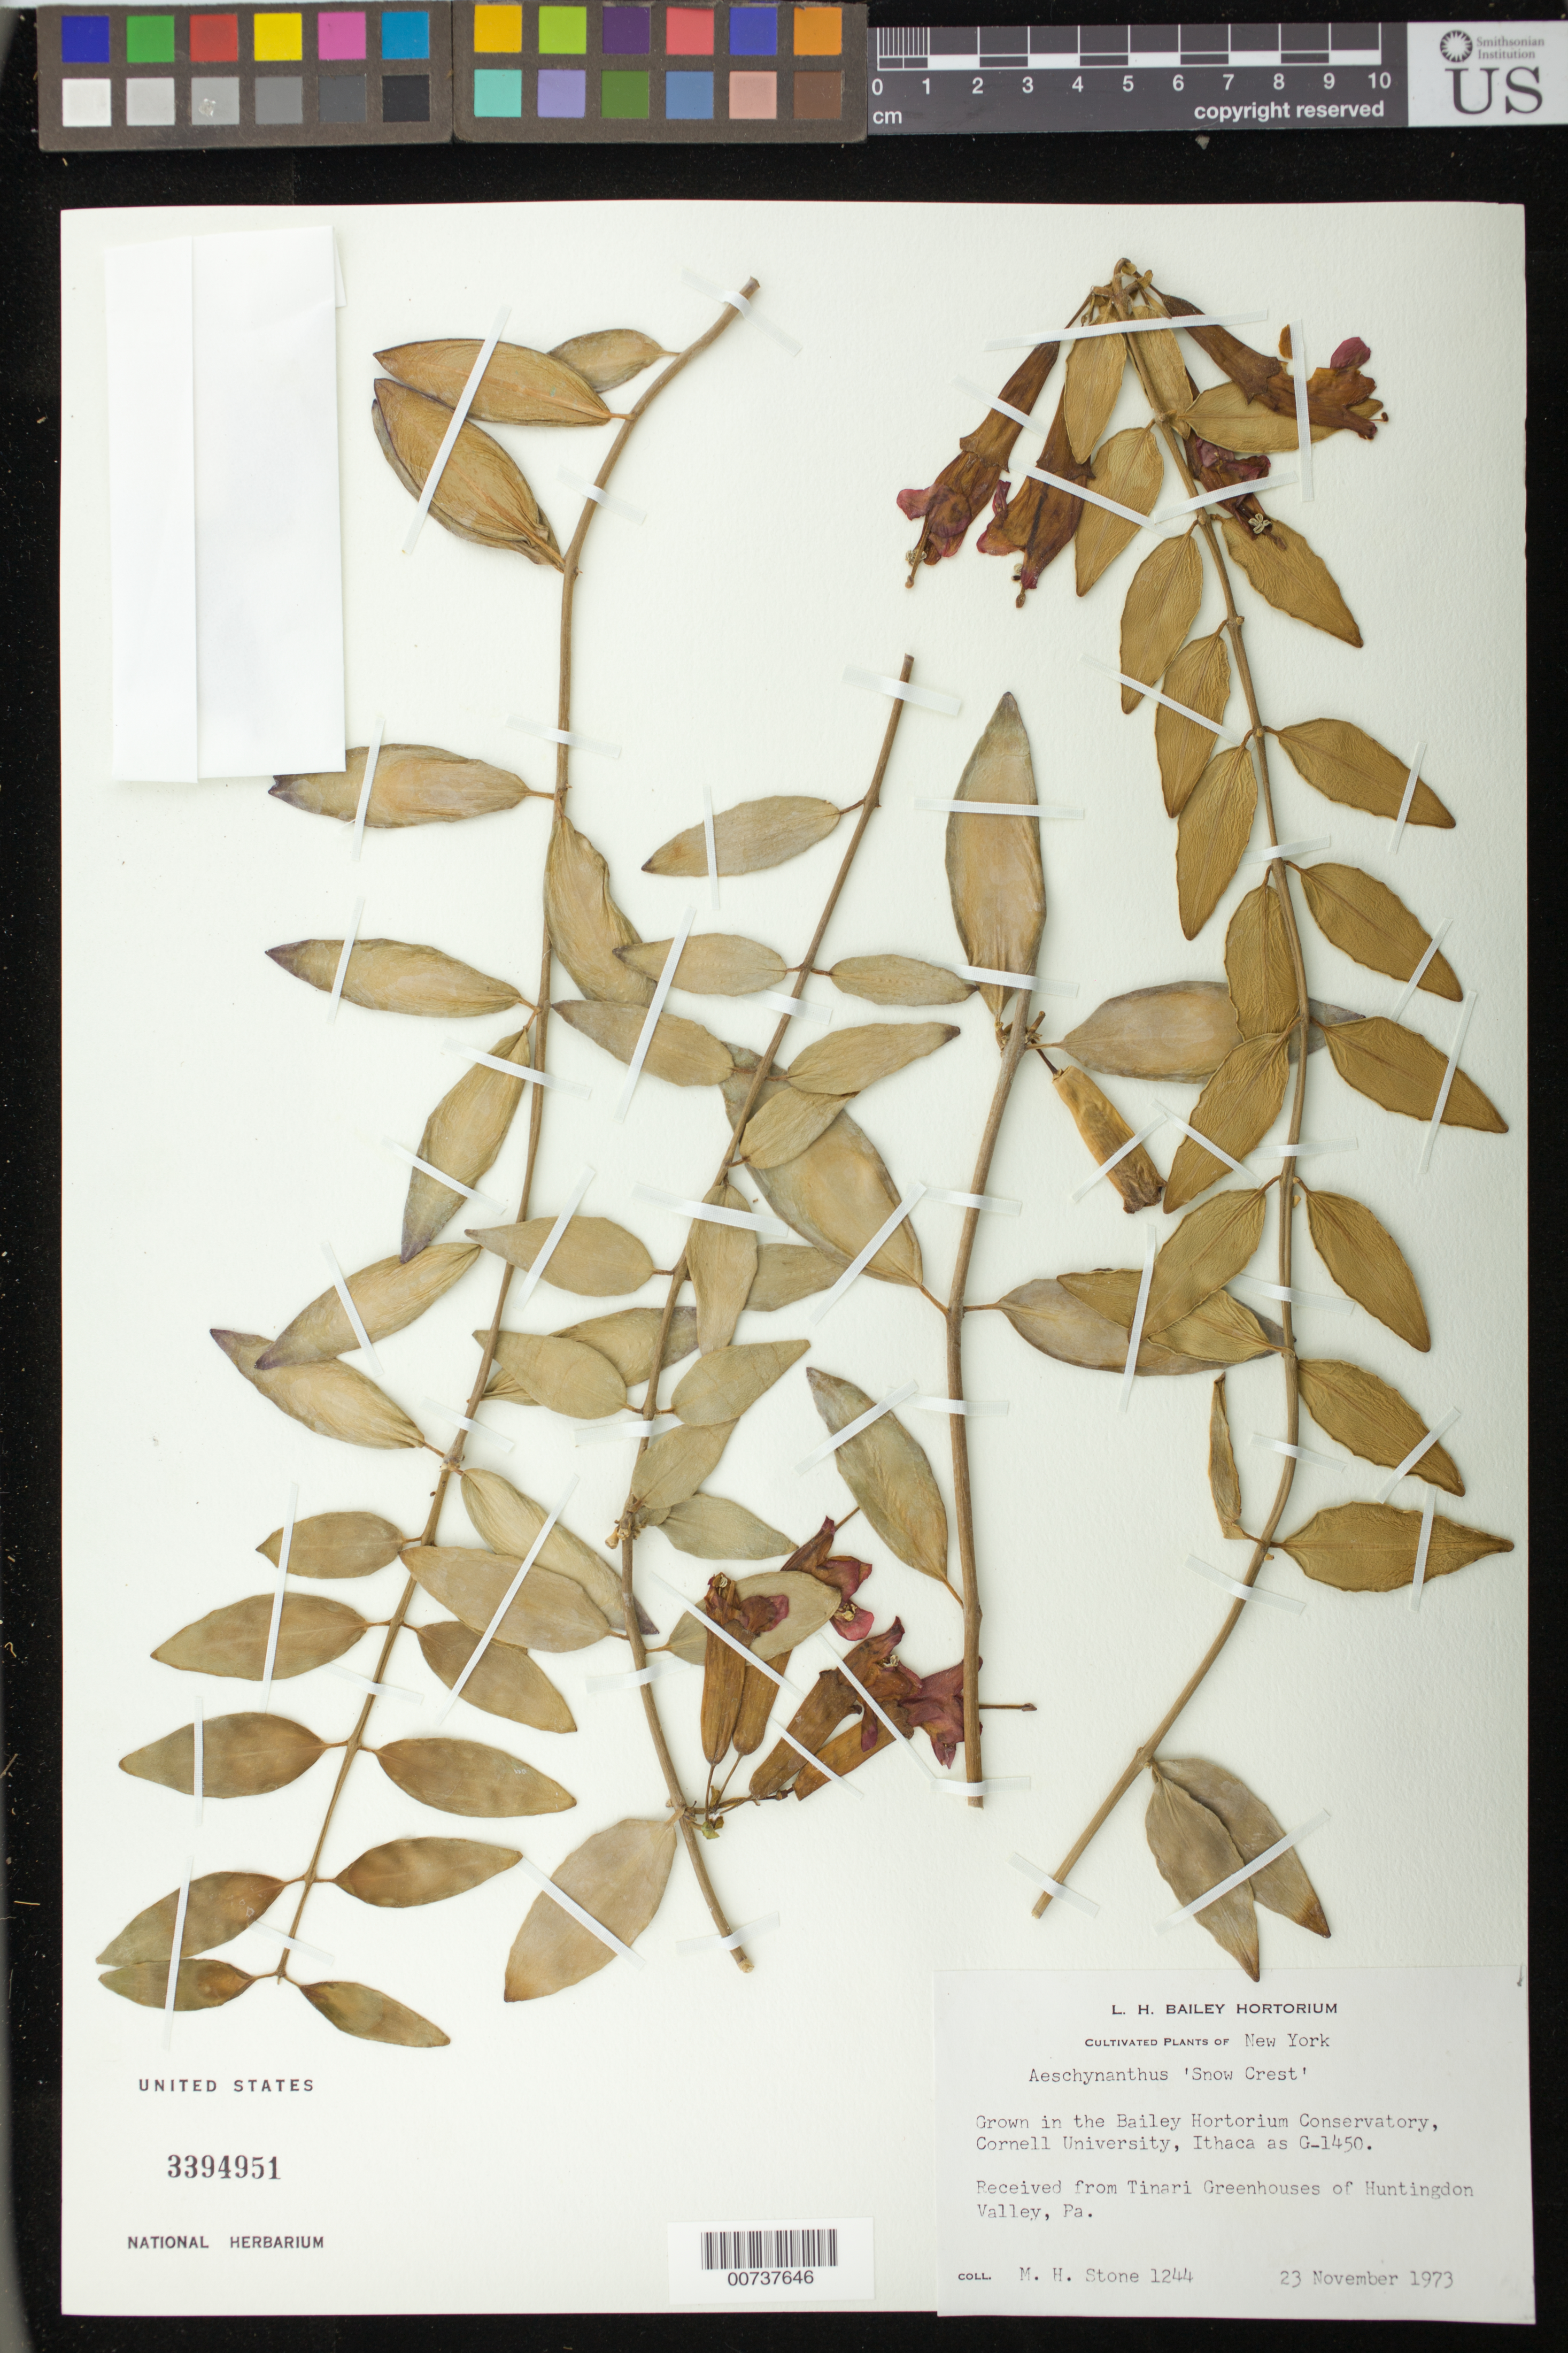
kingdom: Plantae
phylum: Tracheophyta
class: Magnoliopsida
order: Lamiales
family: Gesneriaceae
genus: Aeschynanthus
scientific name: Aeschynanthus 'Snowcrest'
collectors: M. Stone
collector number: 1244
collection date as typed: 23 Nov 1973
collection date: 1973-11-23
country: United States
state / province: New York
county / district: Tompkins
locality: Cultivated at Cornell University, Ithaca, NY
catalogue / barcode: US 3394951